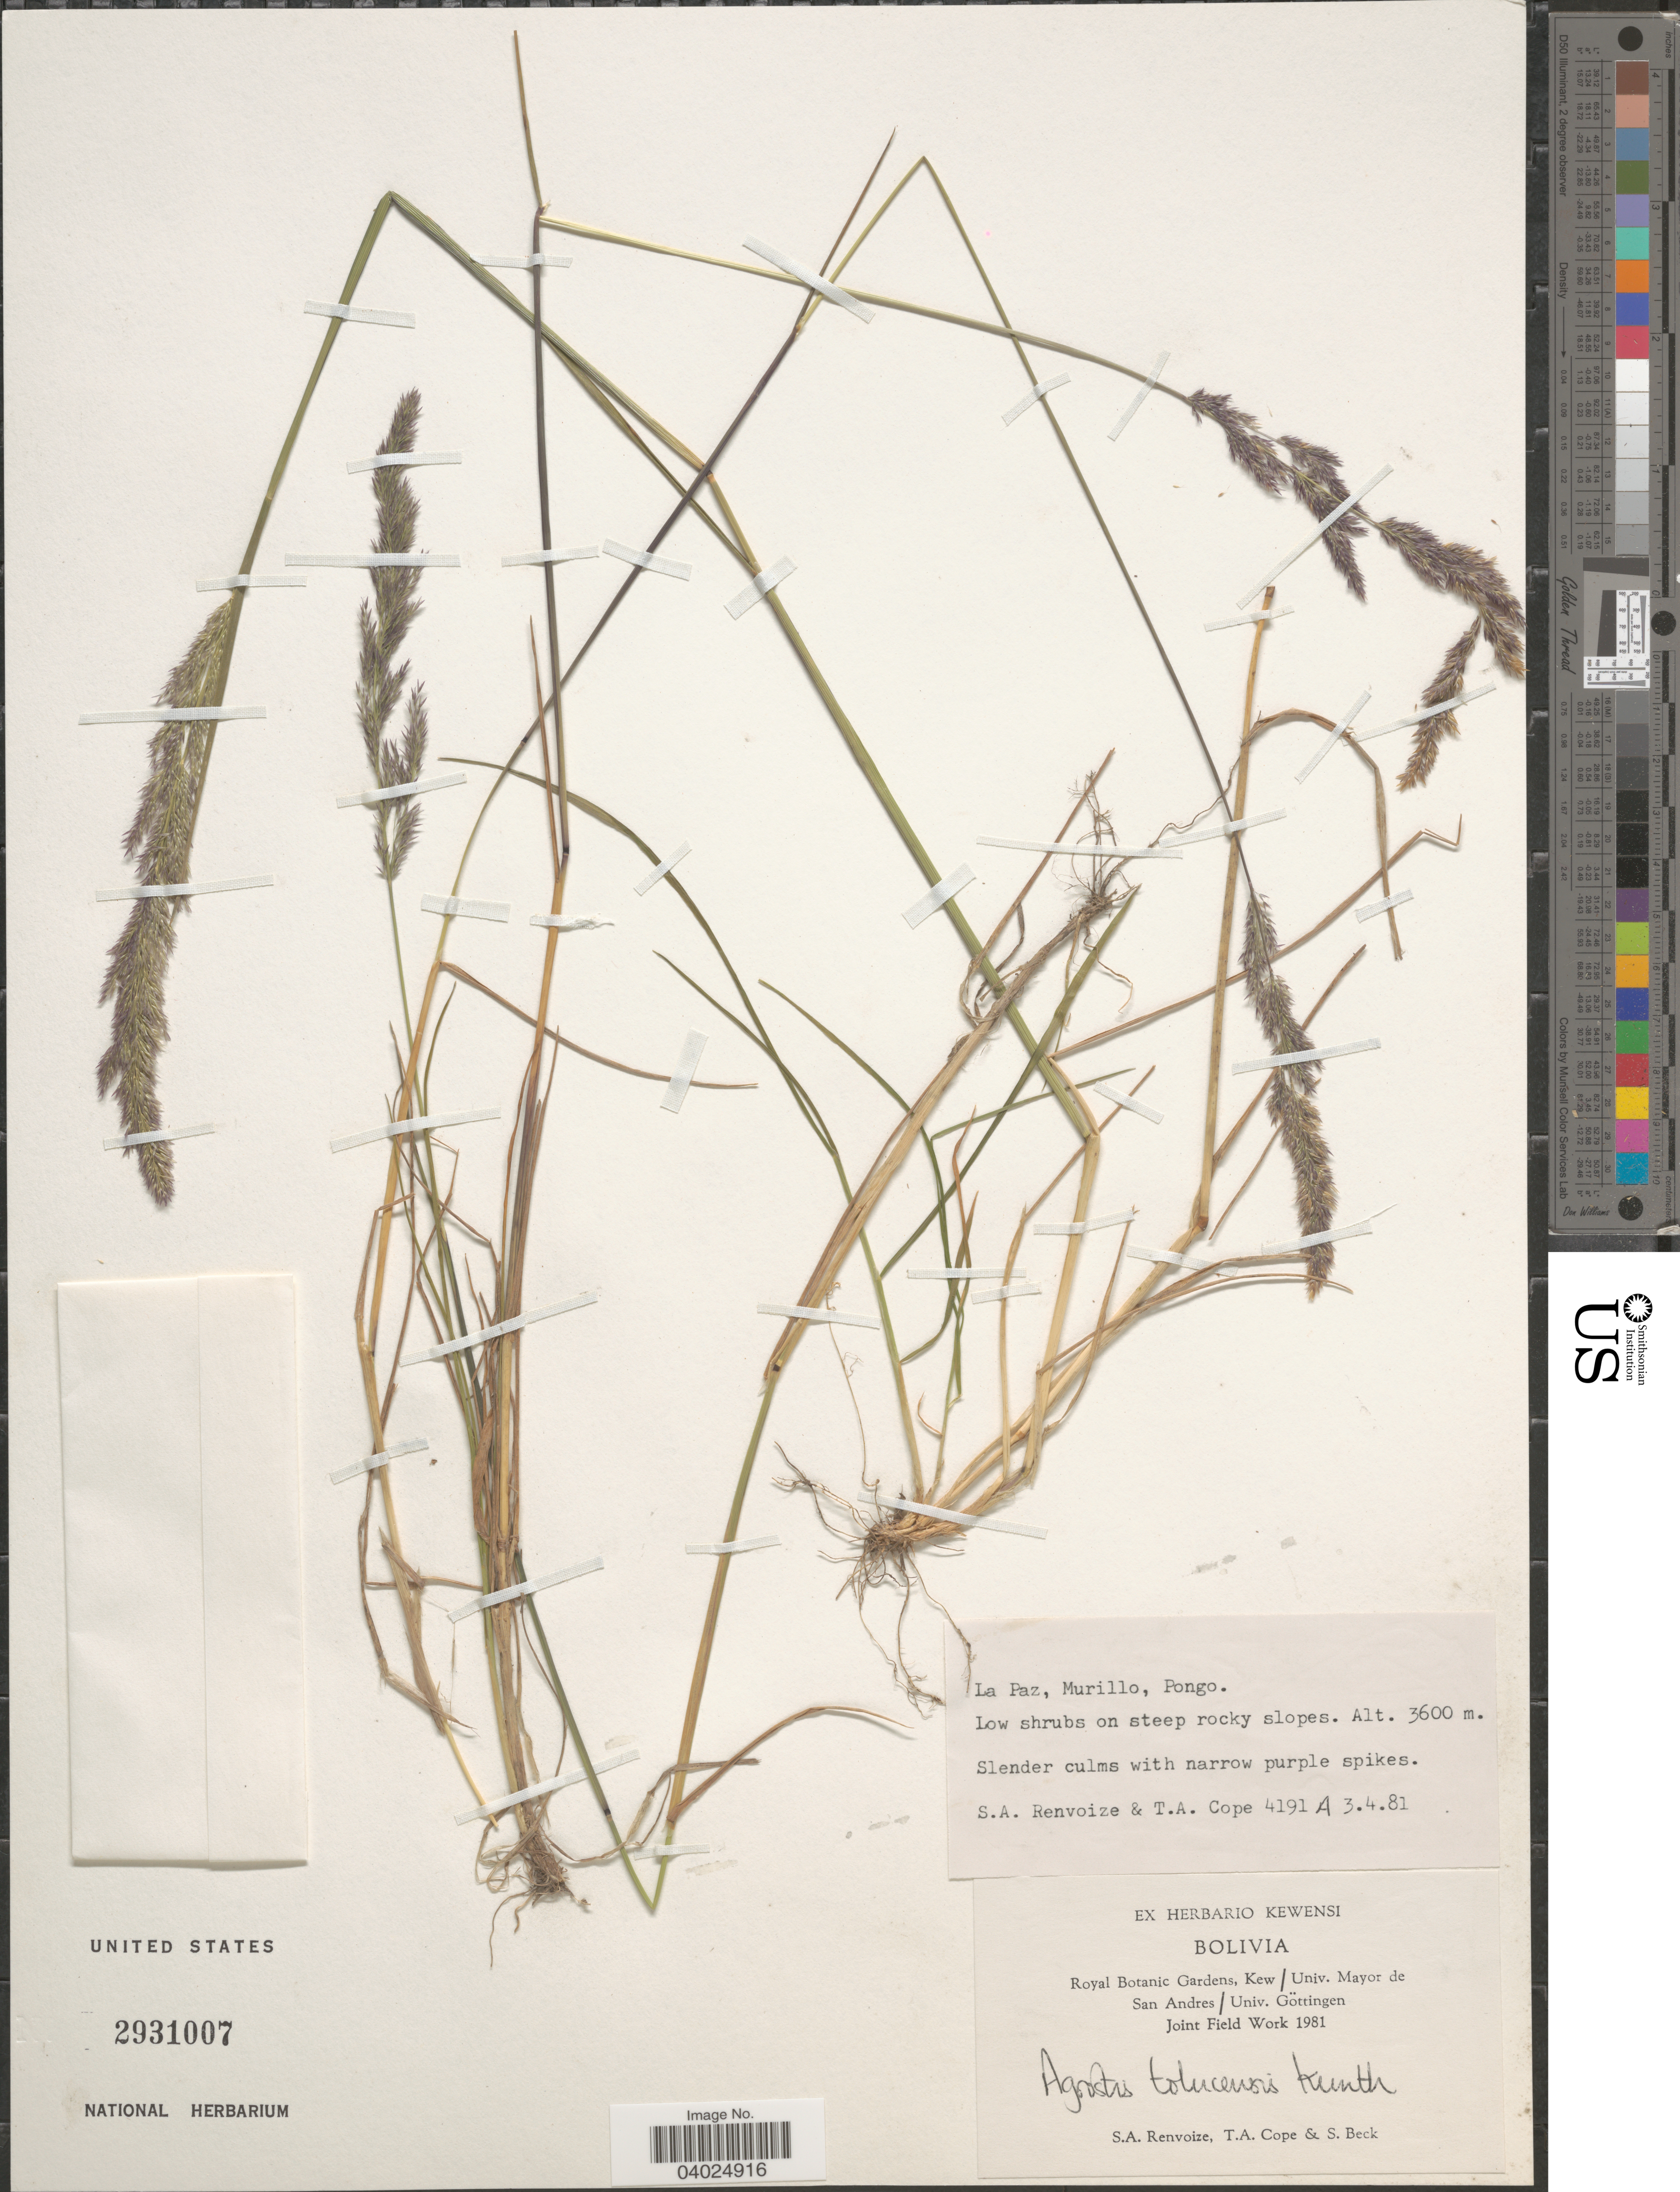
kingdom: Plantae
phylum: Tracheophyta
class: Liliopsida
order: Poales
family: Poaceae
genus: Agrostis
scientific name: Agrostis tolucensis Kunth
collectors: S. A. Renvoize, T. A. Cope & S. G. Beck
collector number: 4191 A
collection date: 1981-04-03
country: Bolivia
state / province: La Paz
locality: Murillo, Pongo.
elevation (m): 3600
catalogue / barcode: US 2931007